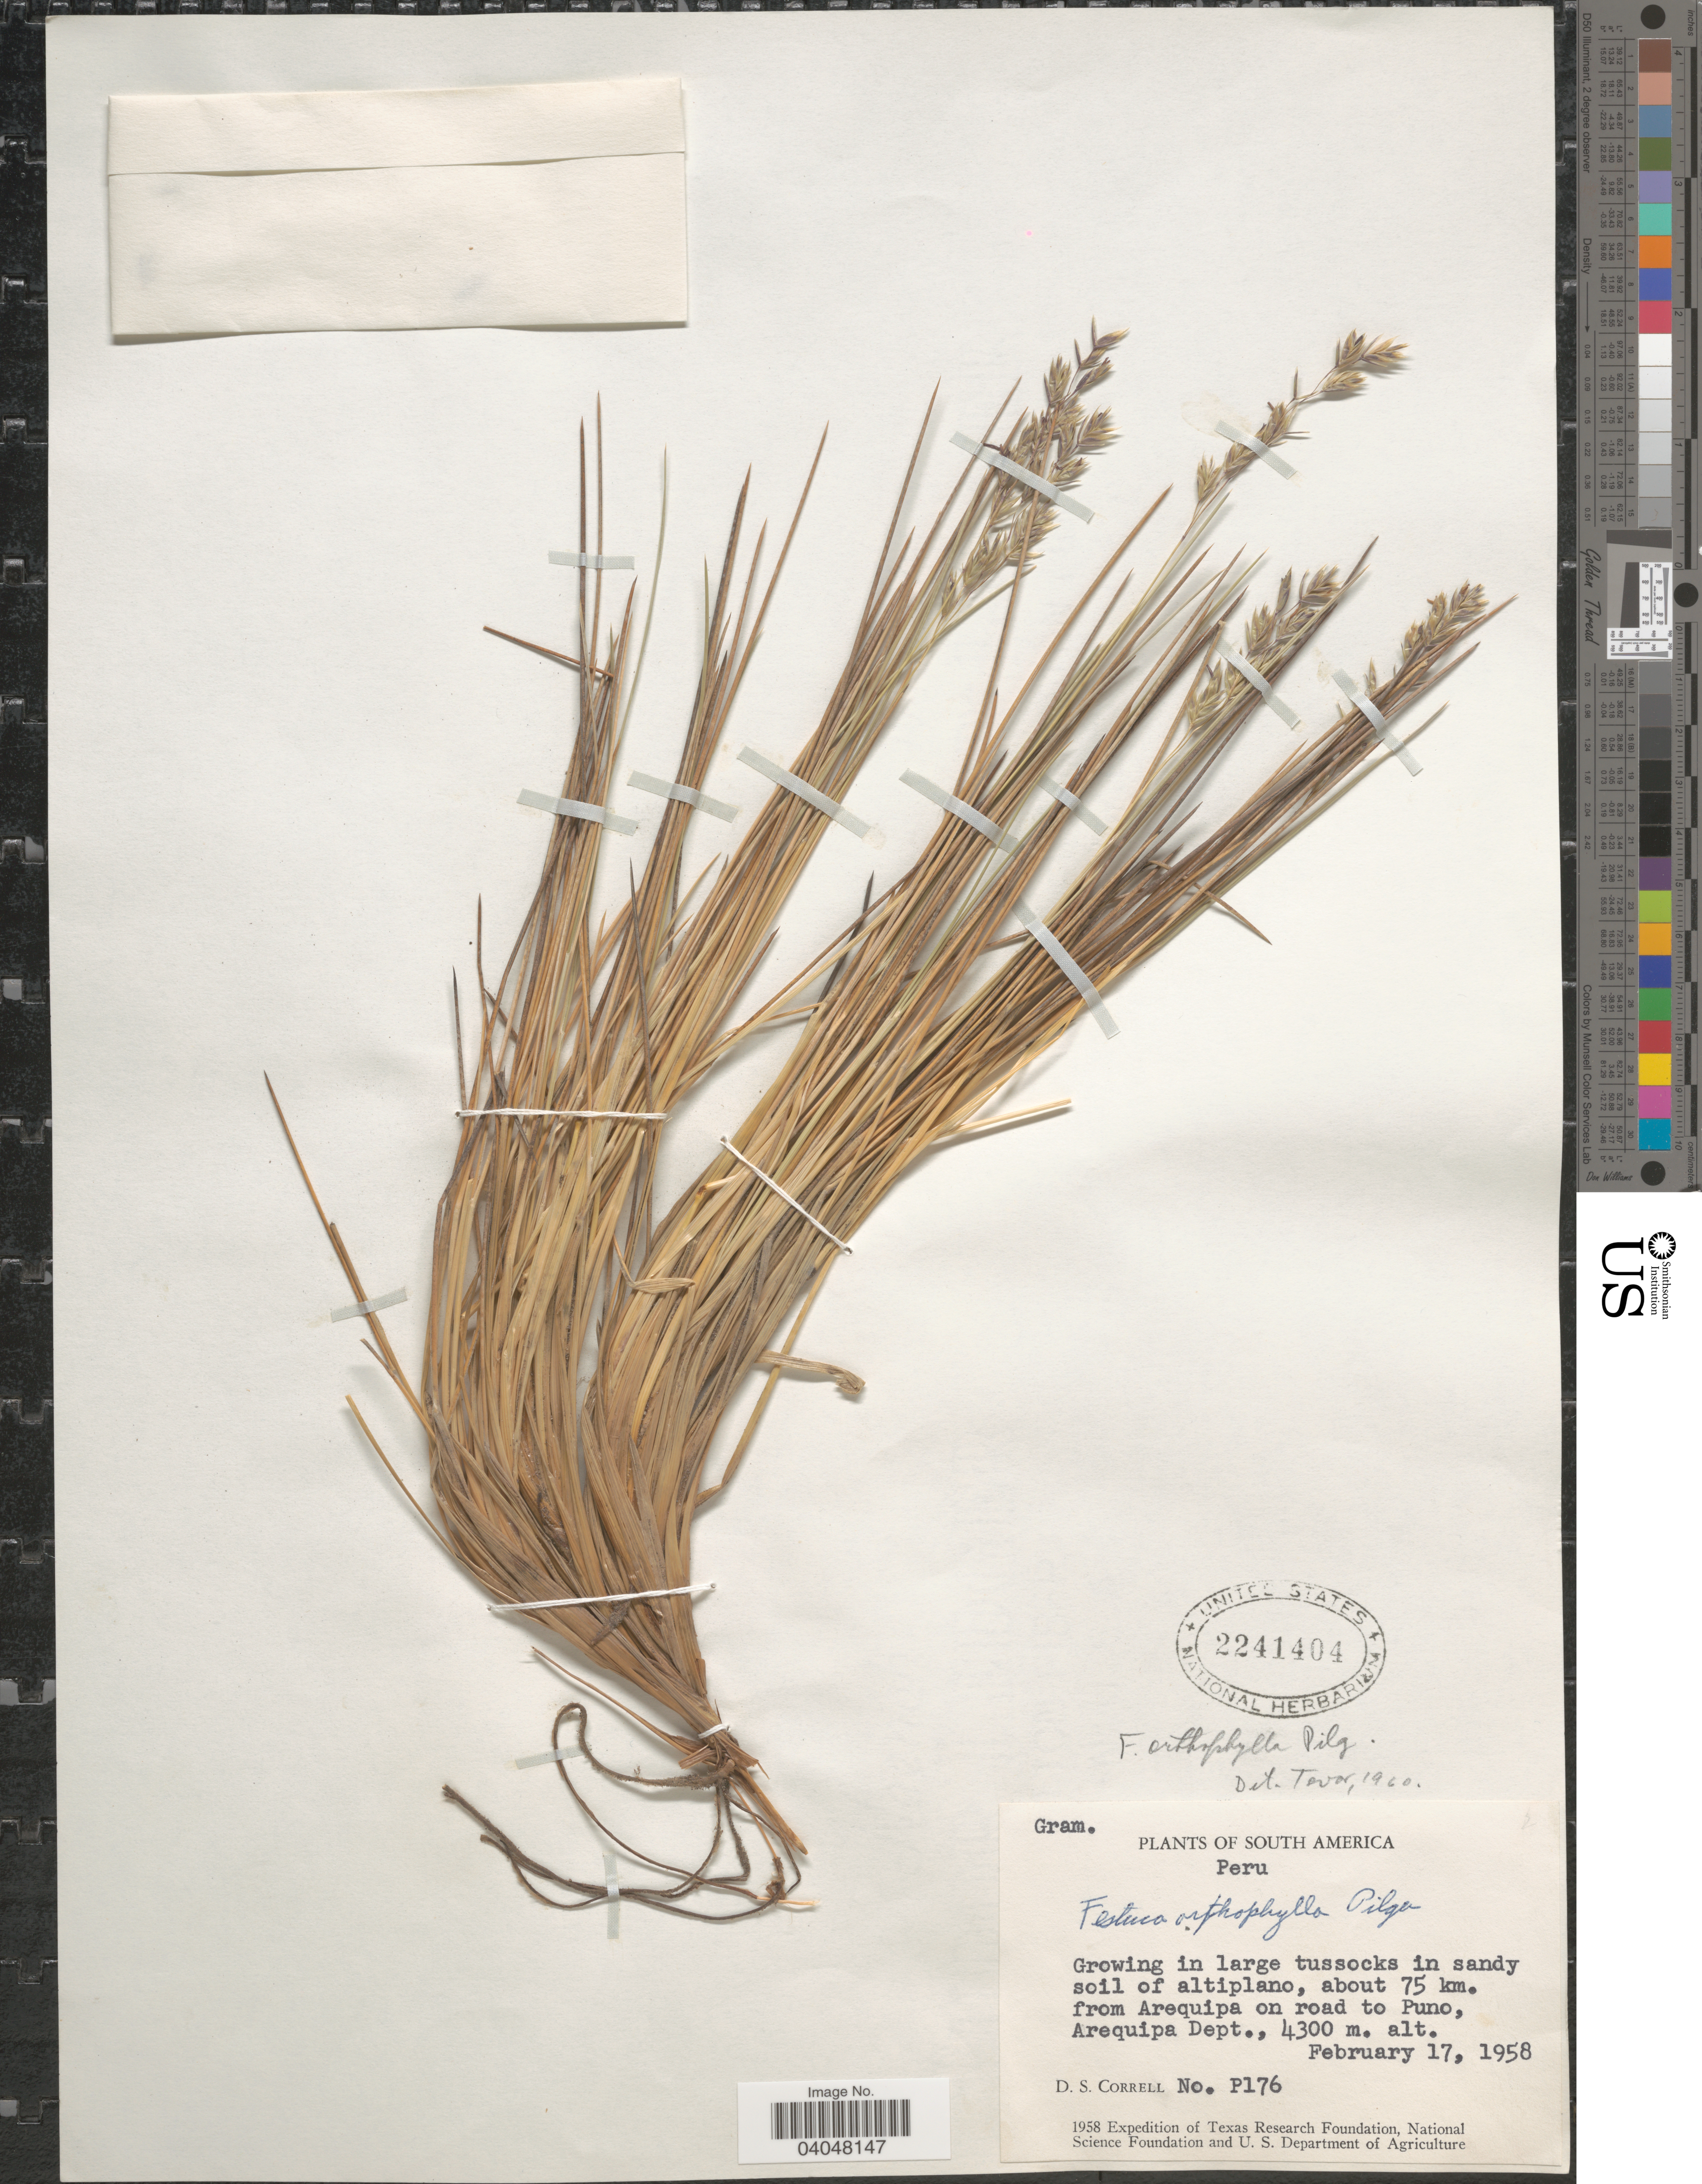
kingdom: Plantae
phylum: Tracheophyta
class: Liliopsida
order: Poales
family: Poaceae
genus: Festuca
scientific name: Festuca orthophylla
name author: Pilg.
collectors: D. S. Correll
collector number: P176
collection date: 1958-02-17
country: Peru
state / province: Arequipa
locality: About 75 km. from Arequipa on road to Puno, Arequipa Dept.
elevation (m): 4300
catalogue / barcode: US 2241404